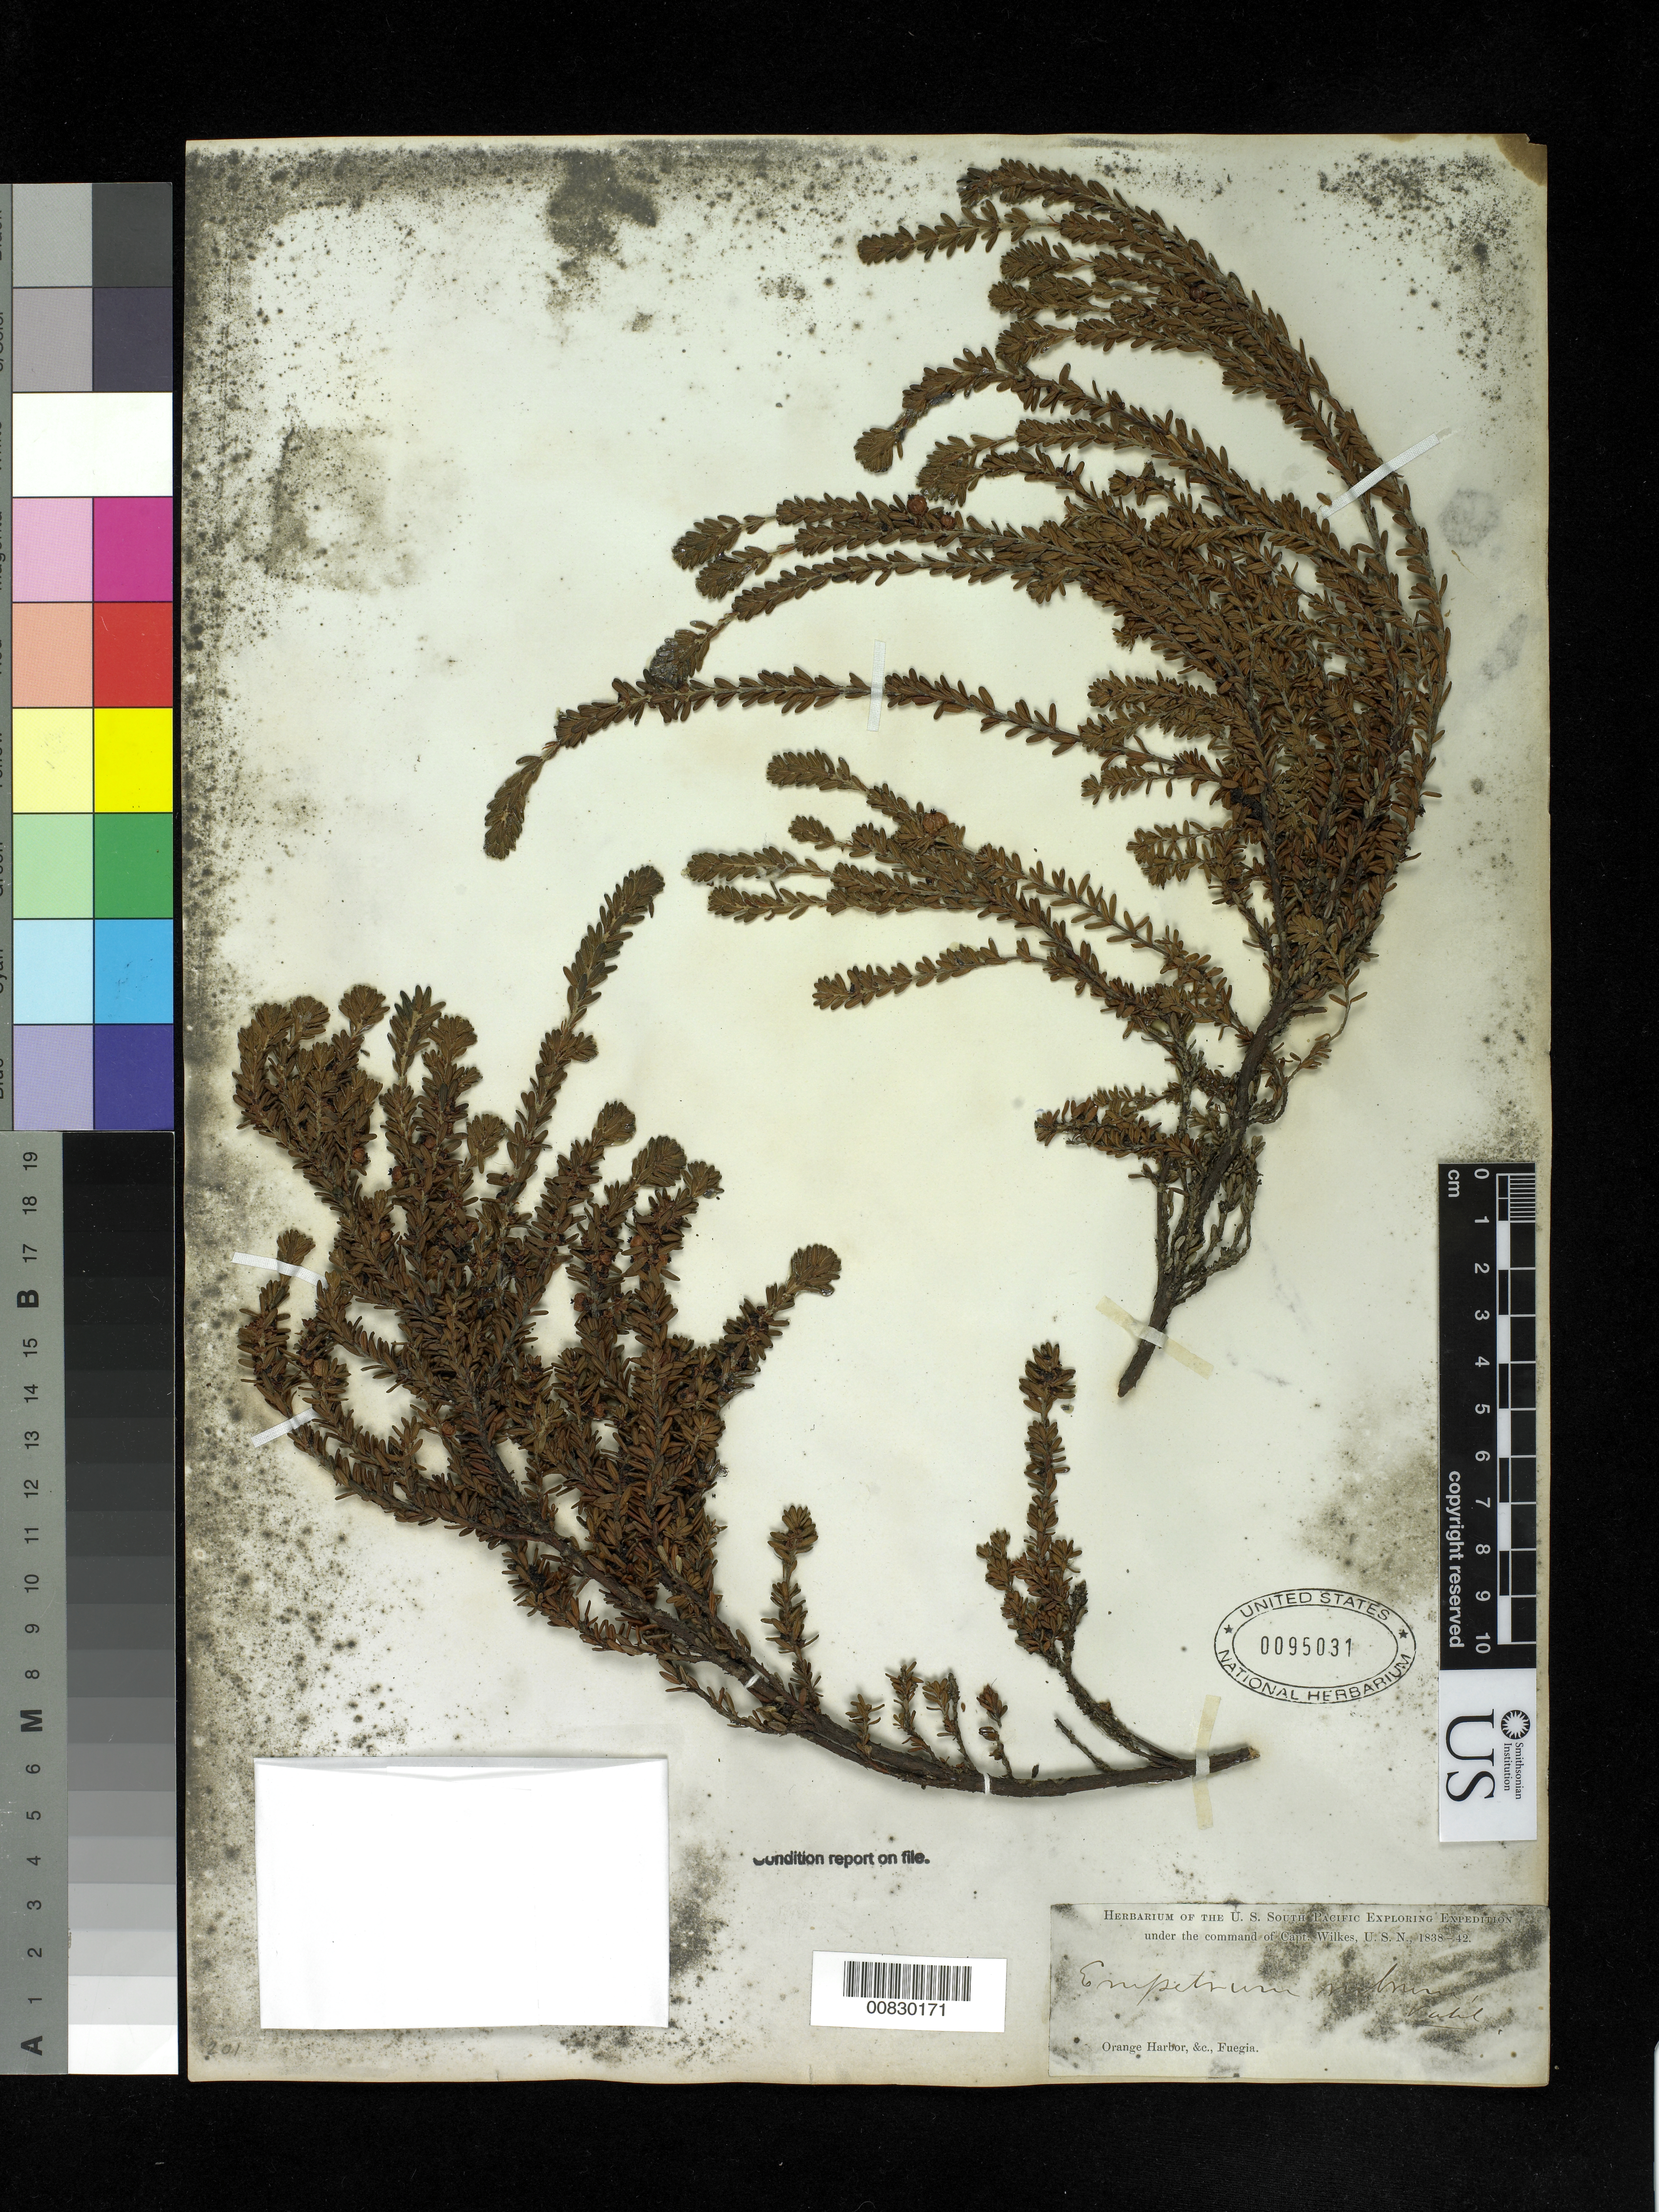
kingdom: Plantae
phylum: Tracheophyta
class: Magnoliopsida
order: Ericales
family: Ericaceae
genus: Empetrum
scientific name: Empetrum rubrum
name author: Vahl ex Willd.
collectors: Wilkes Explor. Exped.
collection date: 1838/1842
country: Argentina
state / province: Tierra del Fuego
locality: Orange Harbor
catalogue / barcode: US 95031